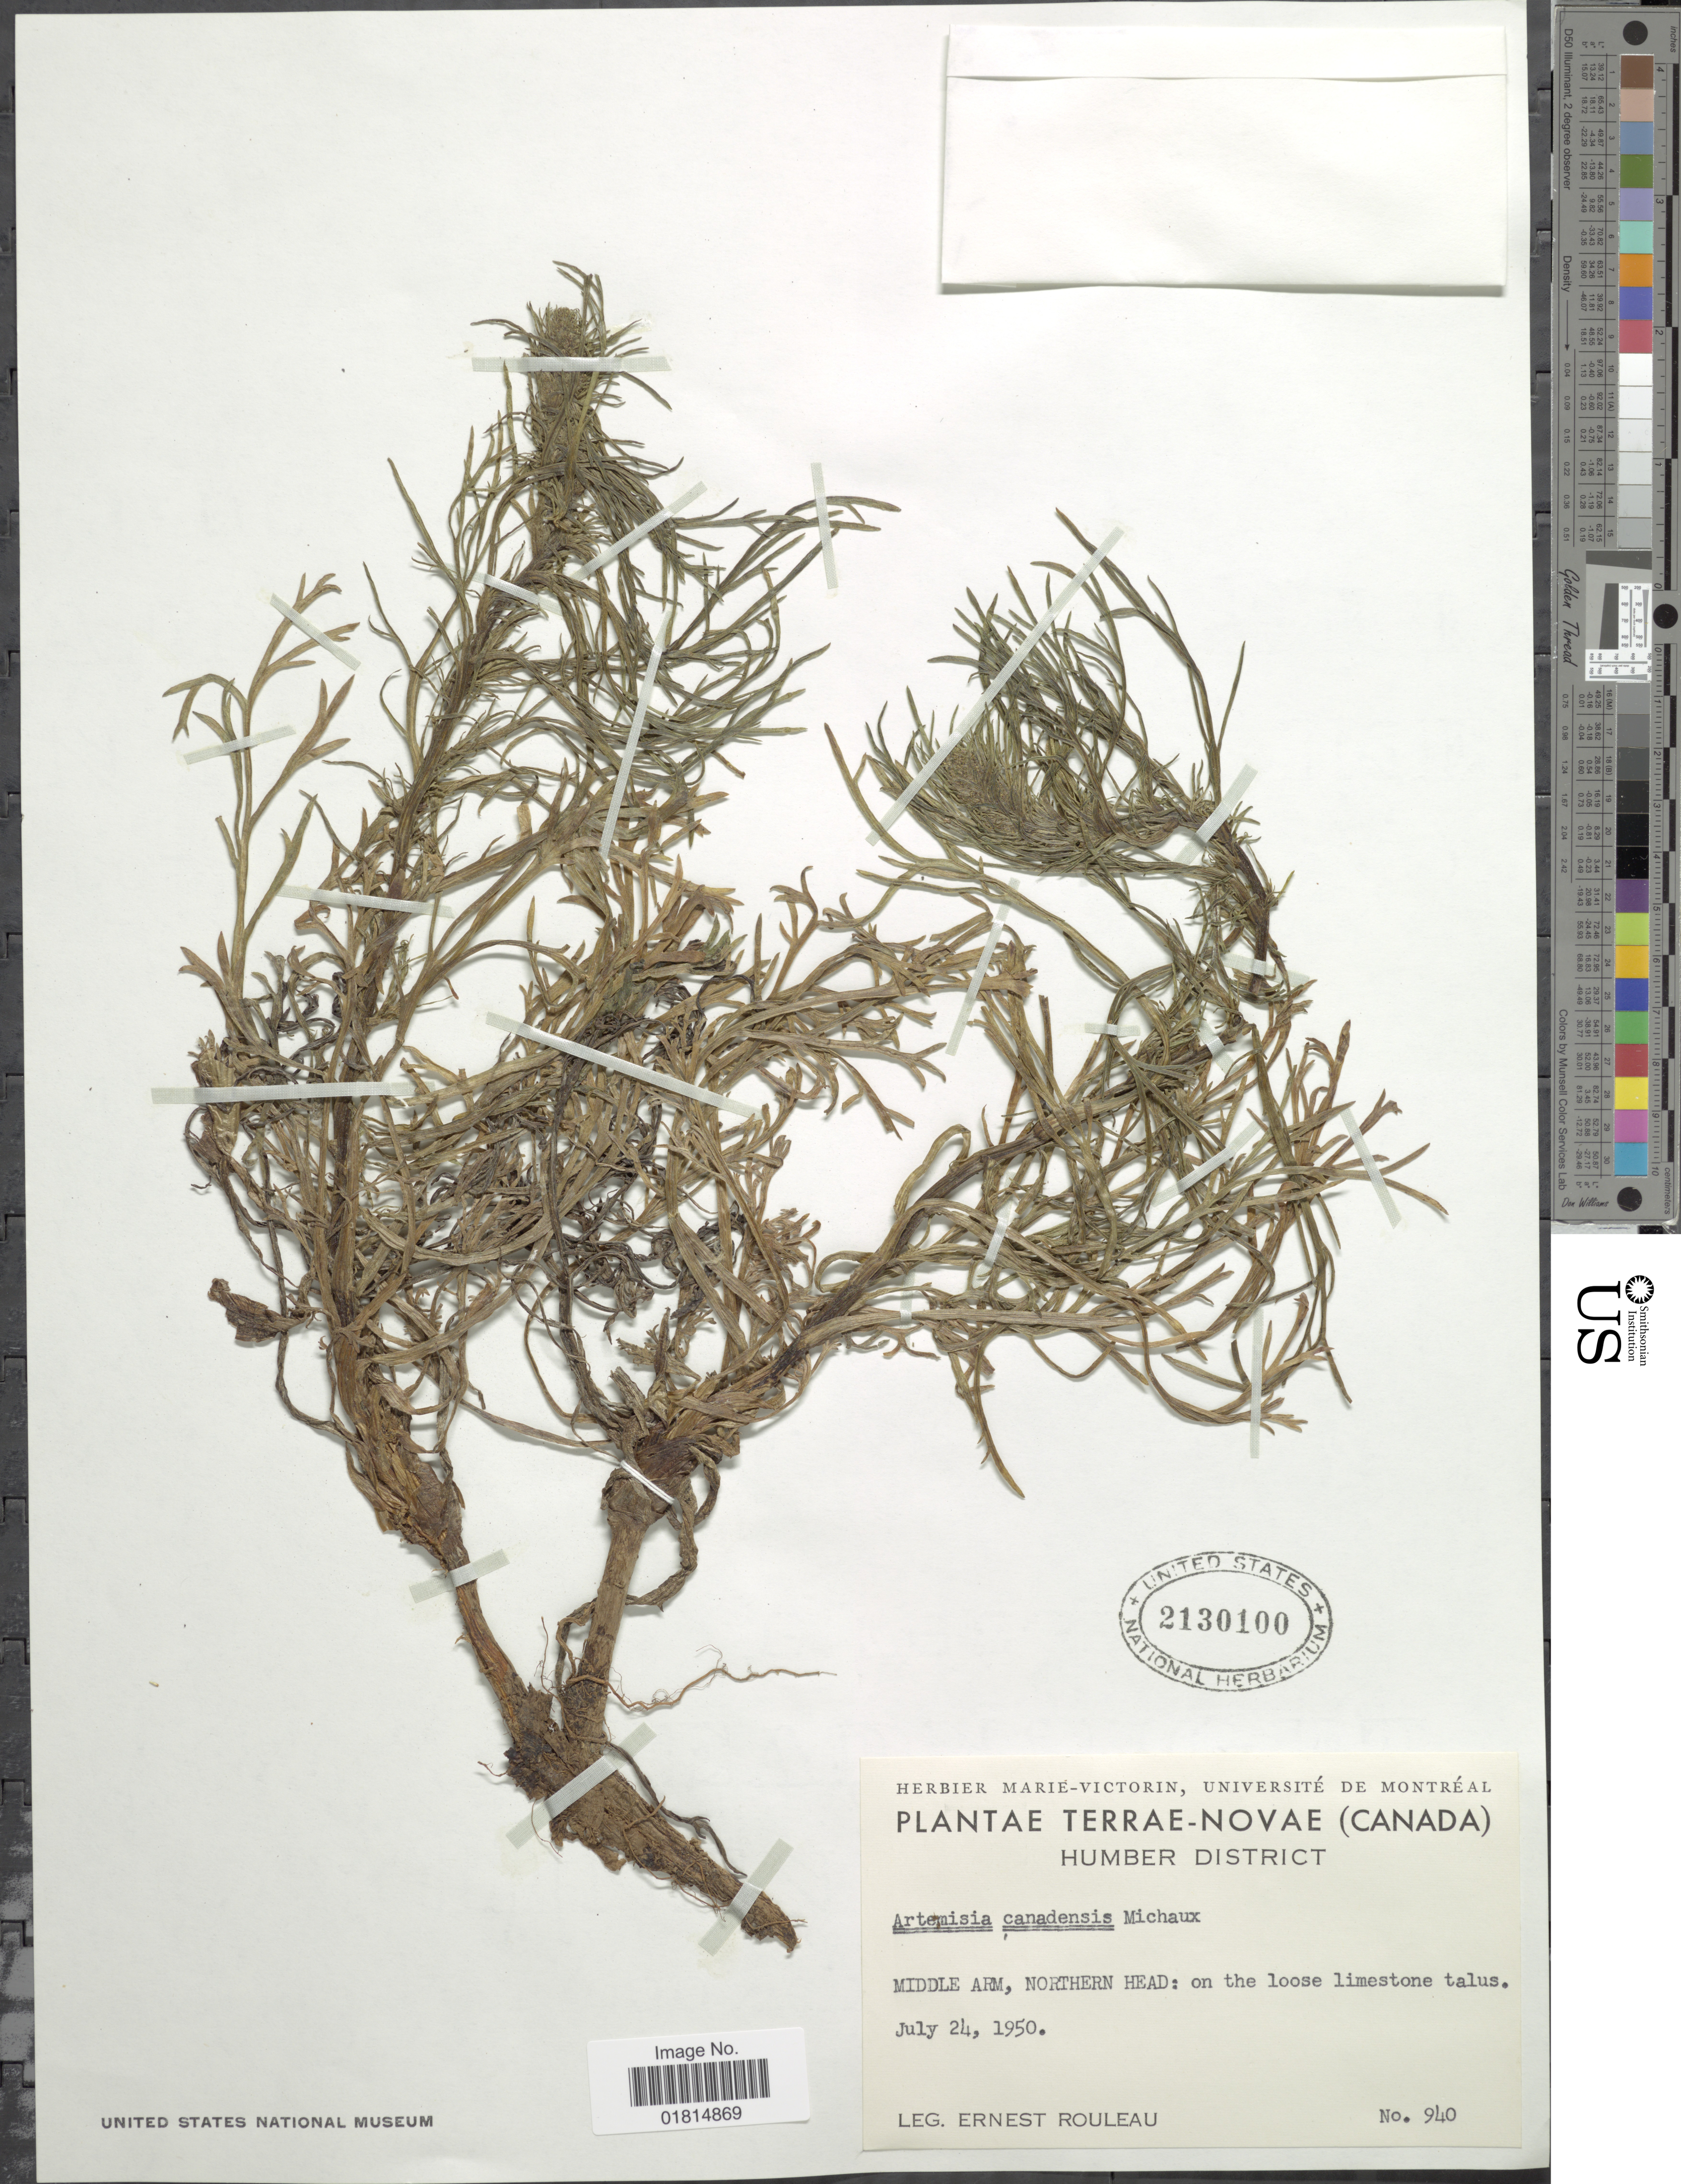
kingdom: Plantae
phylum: Tracheophyta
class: Magnoliopsida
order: Asterales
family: Asteraceae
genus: Artemisia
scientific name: Artemisia canadensis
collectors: J. Rouleau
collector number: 940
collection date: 1950-07-24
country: Canada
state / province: Newfoundland and Labrador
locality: Terrae-Novae (Canada). Humber District. Middle Arm, Northern Head: on the loose limestone talus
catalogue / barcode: US 2130100